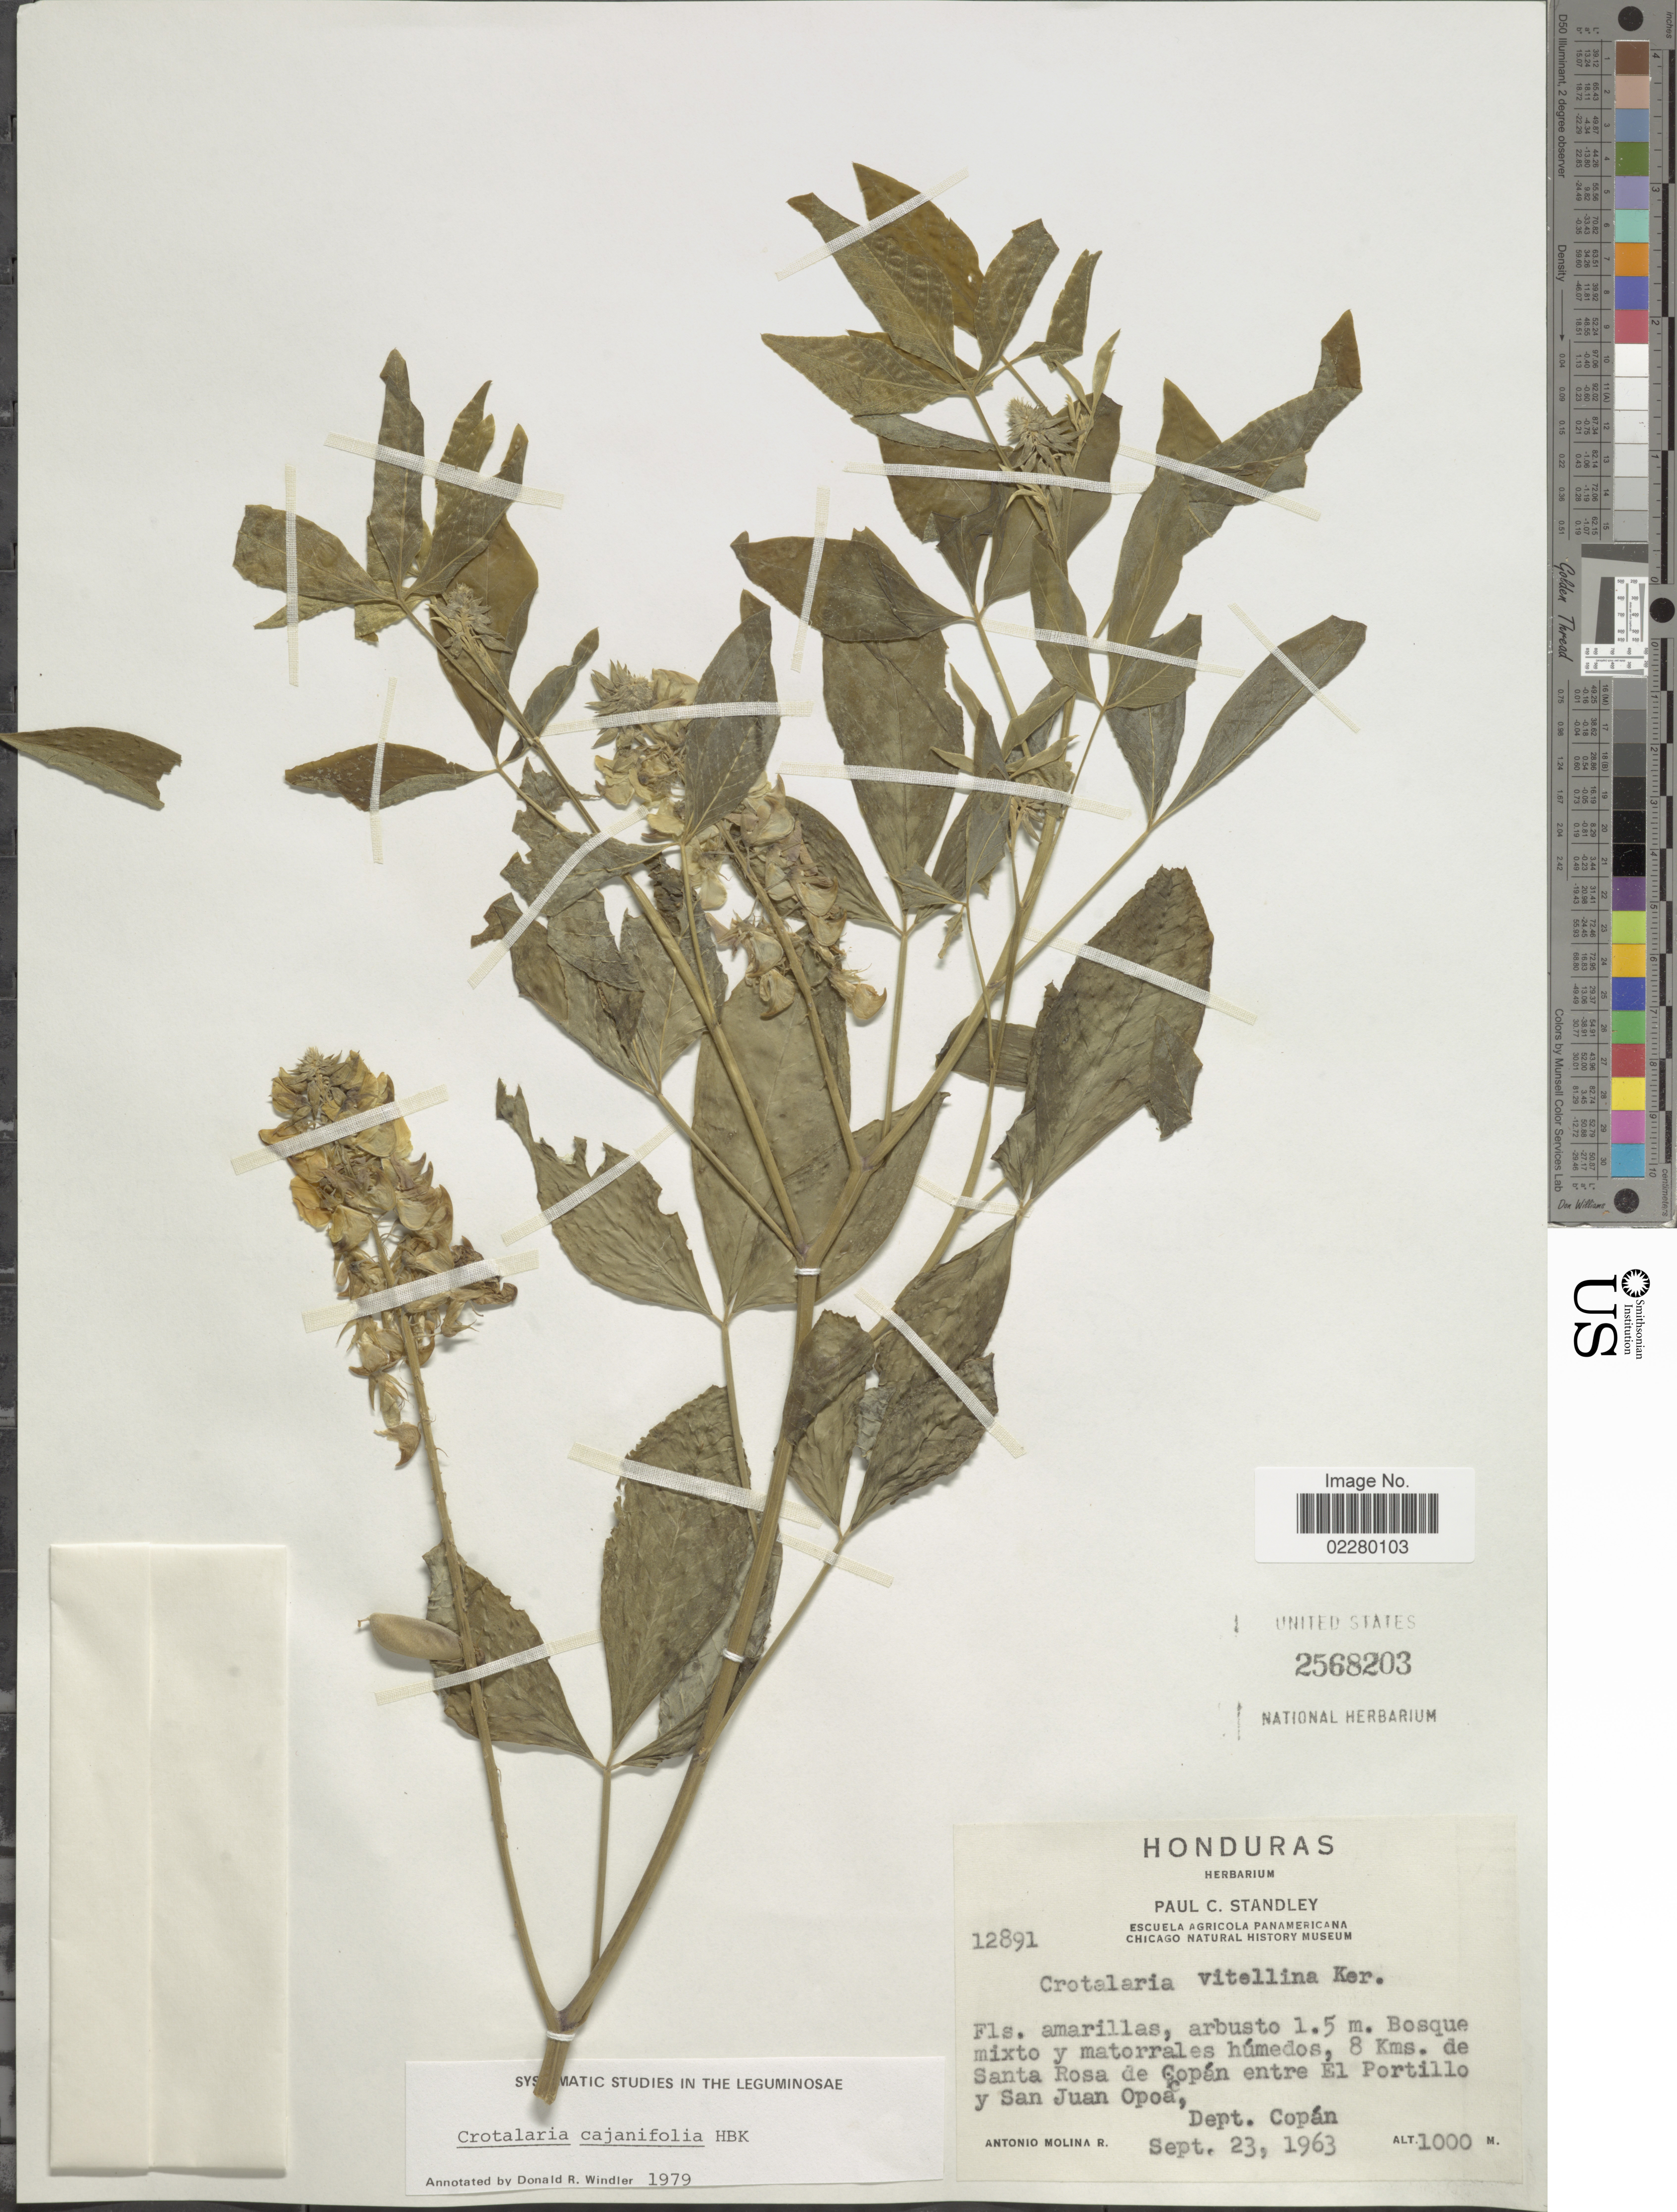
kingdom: Plantae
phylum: Tracheophyta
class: Magnoliopsida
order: Fabales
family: Fabaceae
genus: Crotalaria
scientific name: Crotalaria cajanifolia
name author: Kunth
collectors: A. Molina R.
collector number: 12891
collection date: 1963-09-23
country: Honduras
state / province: Copán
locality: Bosque mixto y matorrales húmedos, 8 Kms. de Santa Rosa de Copán entre El Portillo y San Juan Opoac. Dept. Copán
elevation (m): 1000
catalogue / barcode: US 2568203